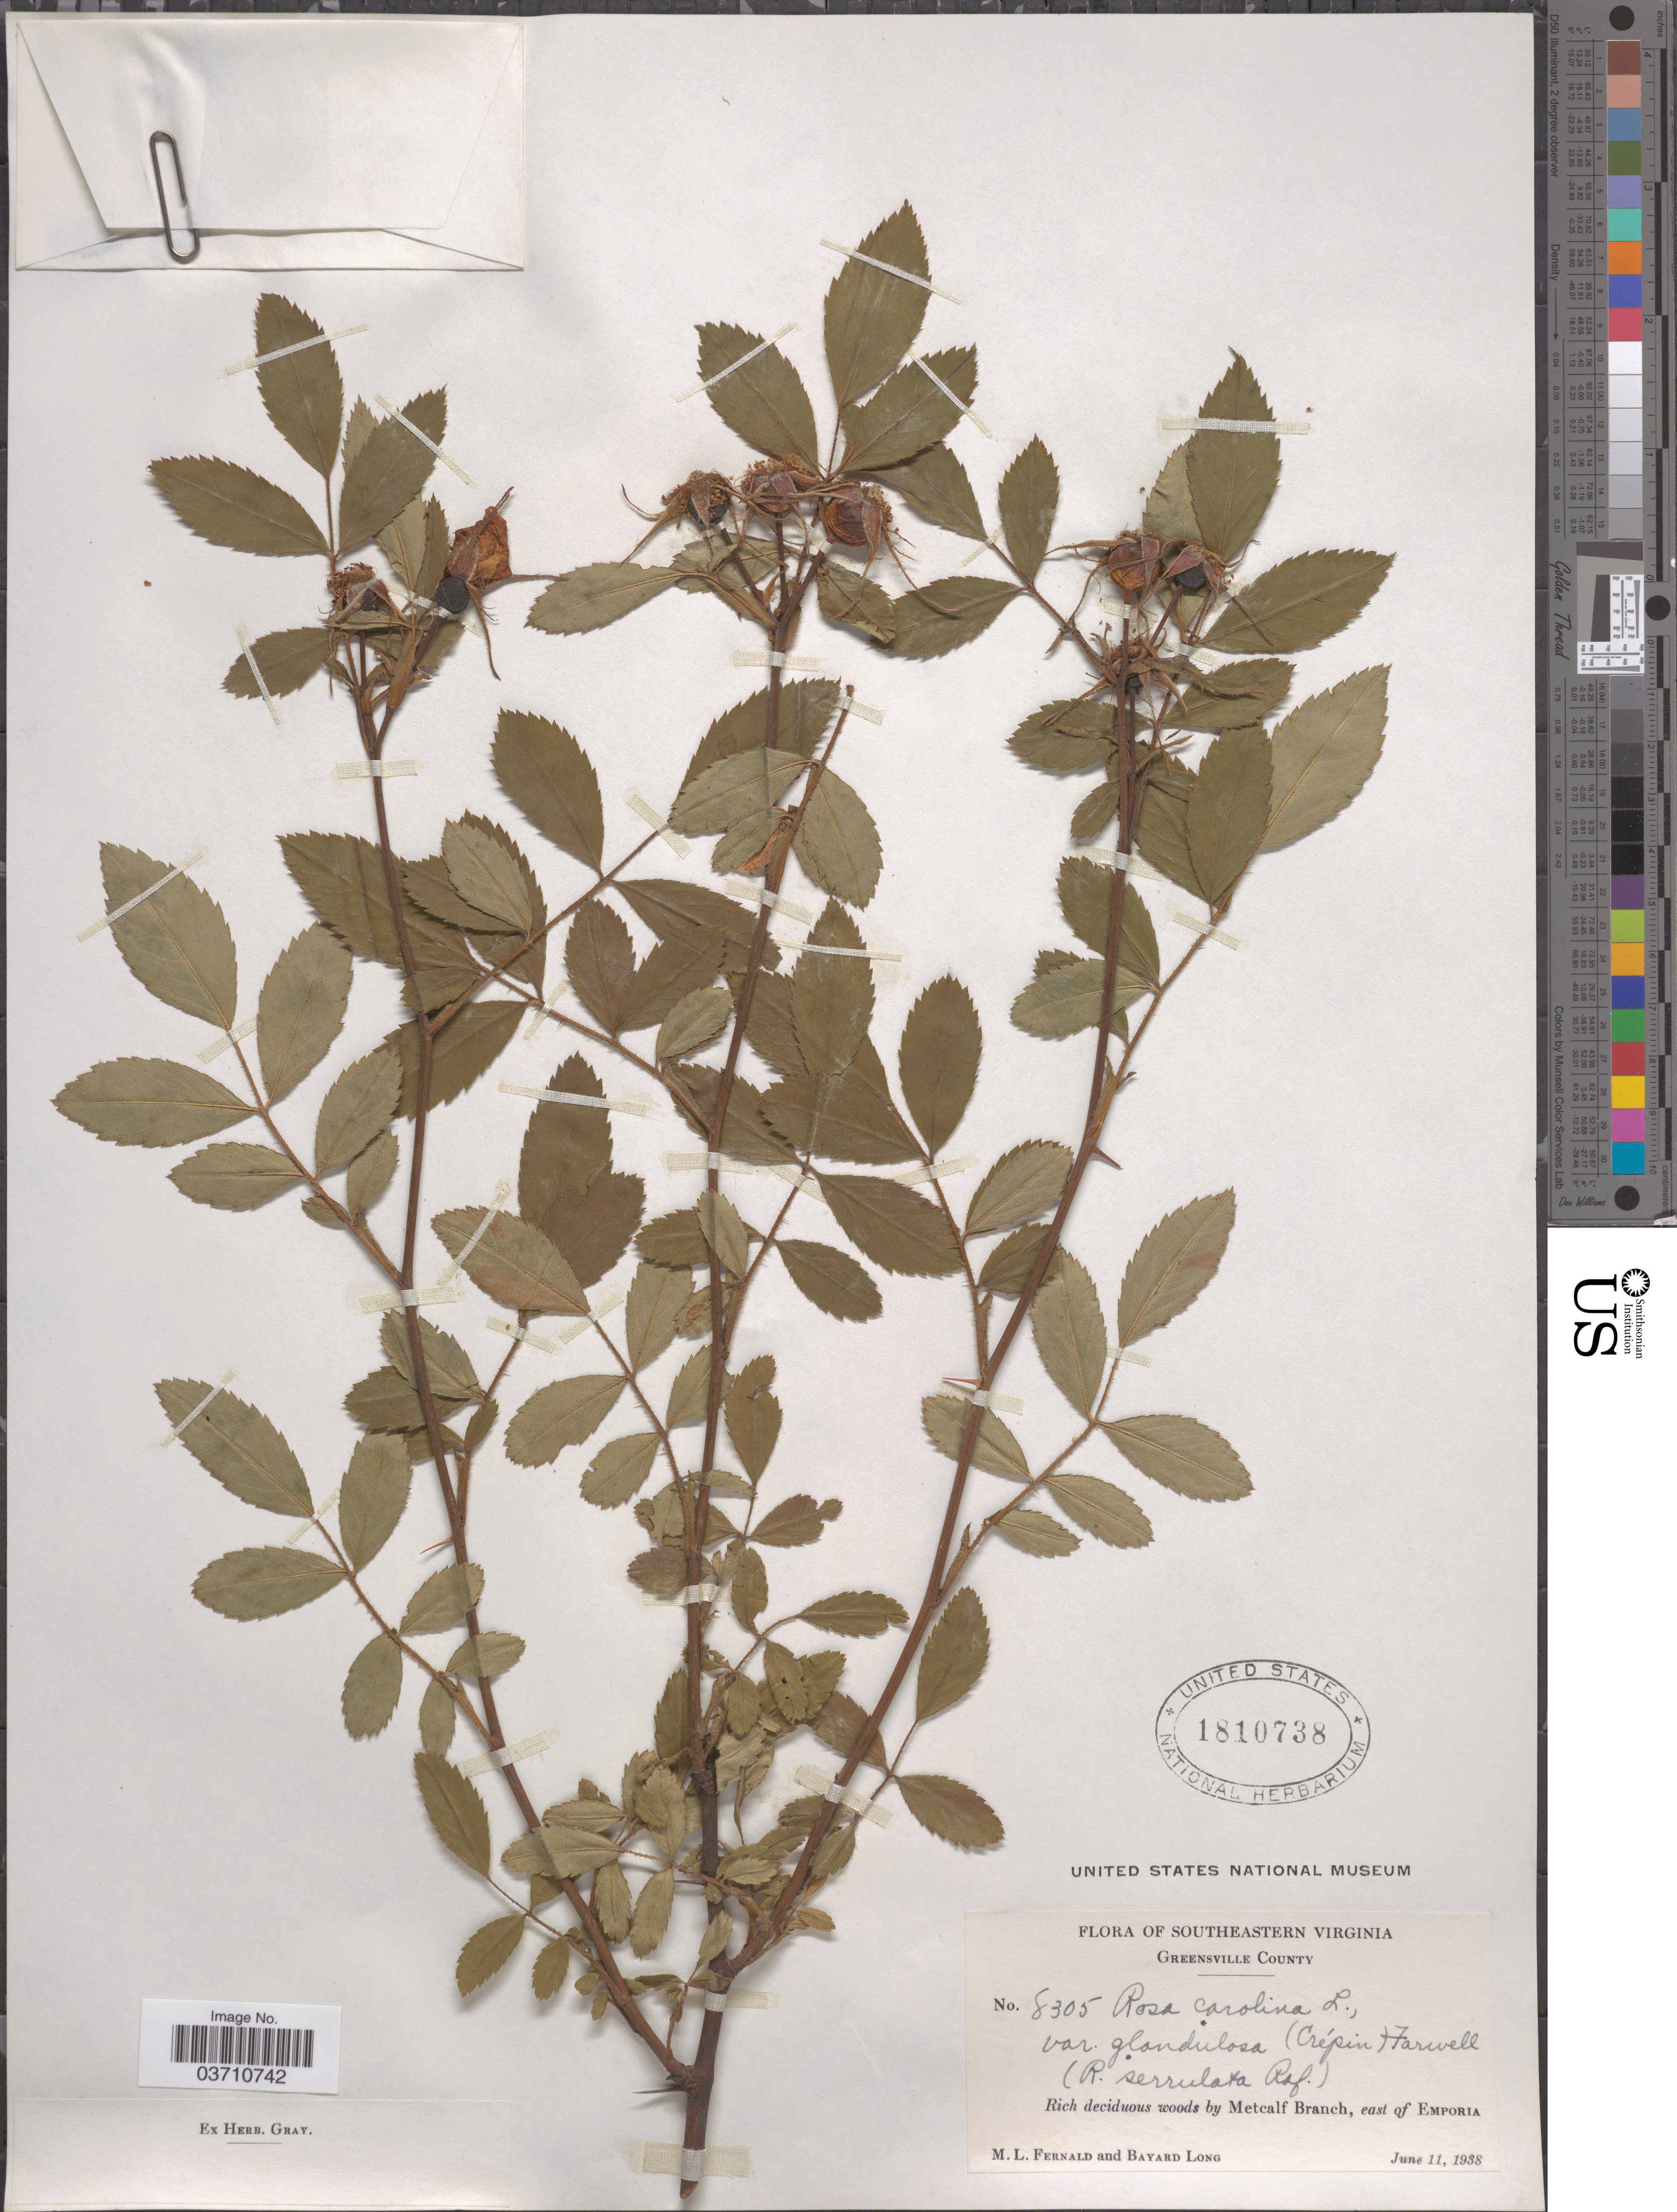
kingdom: Plantae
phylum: Tracheophyta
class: Magnoliopsida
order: Rosales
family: Rosaceae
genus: Rosa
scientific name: Rosa carolina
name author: L.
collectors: M. L. Fernald & B. Long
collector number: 8305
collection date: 1938-06-11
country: United States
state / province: Virginia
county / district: Greensville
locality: Southeastern Virginia. Greensville County. Metcalf Branch, east of Emporia.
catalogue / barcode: US 1810738